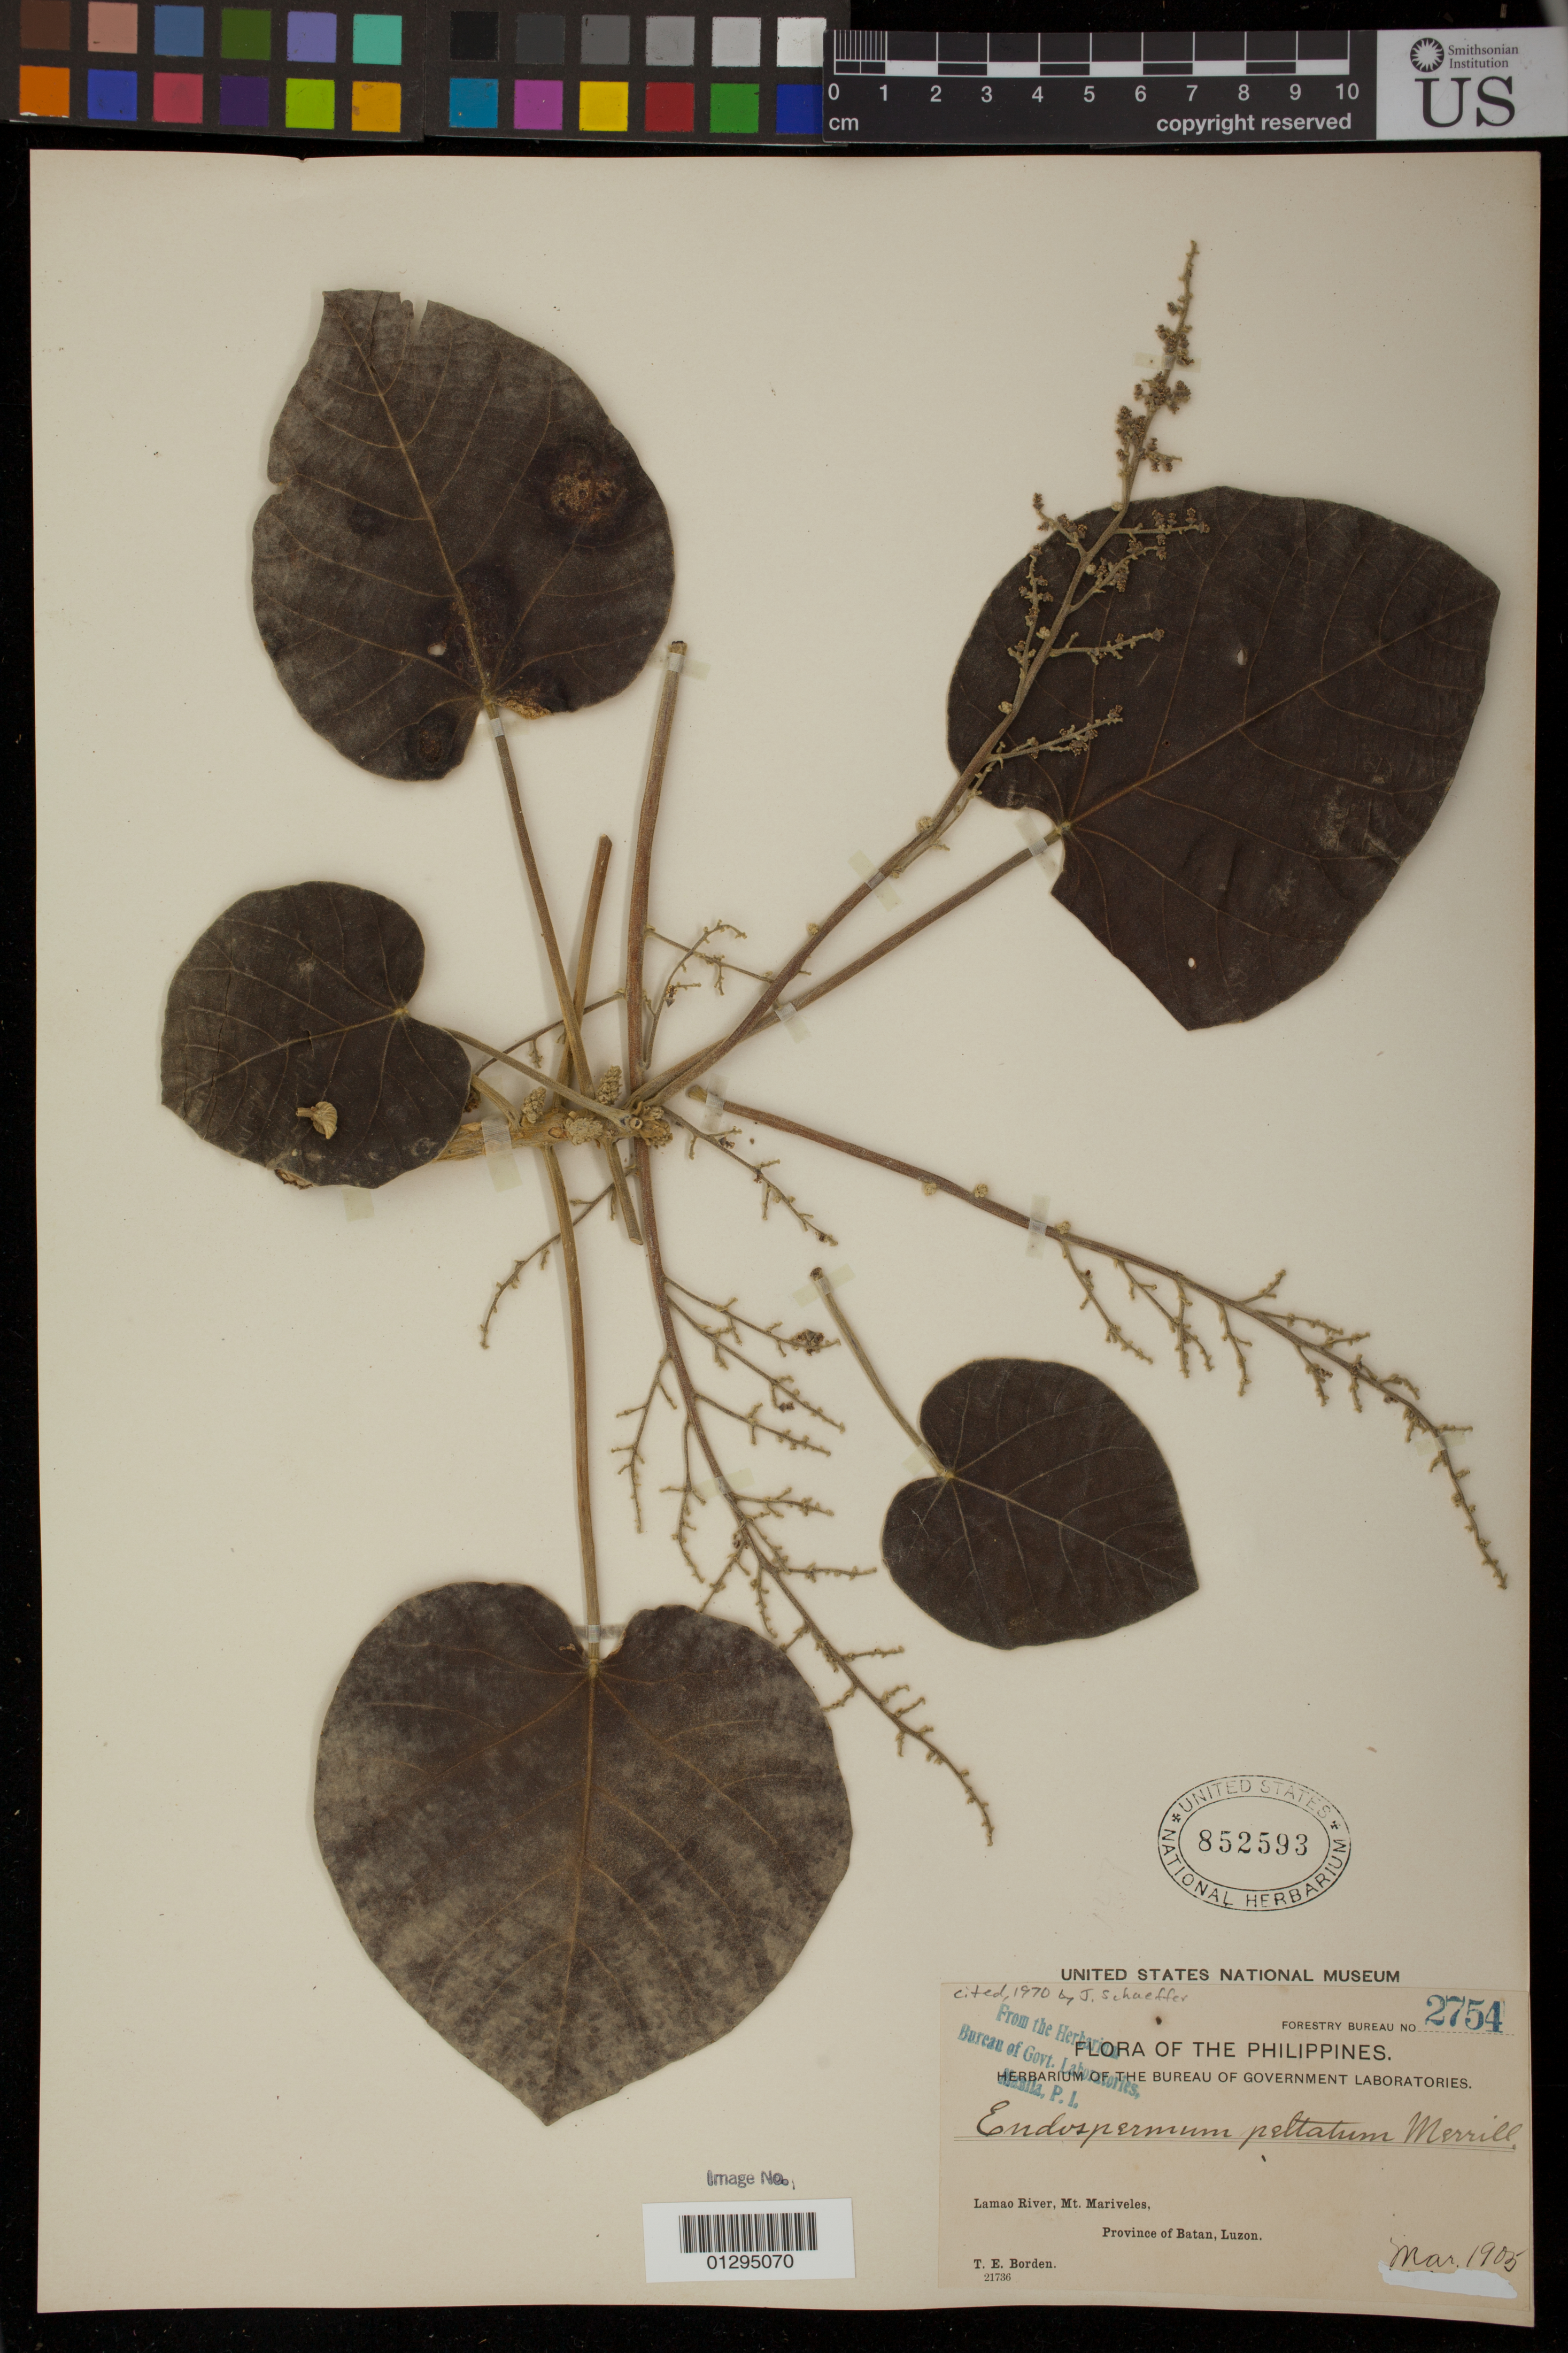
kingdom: Plantae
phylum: Tracheophyta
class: Magnoliopsida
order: Malpighiales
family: Euphorbiaceae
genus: Endospermum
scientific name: Endospermum peltatum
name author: Merr.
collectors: T. E. Borden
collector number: For. Bur. 2754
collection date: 1905-03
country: Philippines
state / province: Central Luzon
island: Luzon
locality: Lamao River, Mt. Mariveles, Province of Batan, Luzon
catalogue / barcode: US 852593